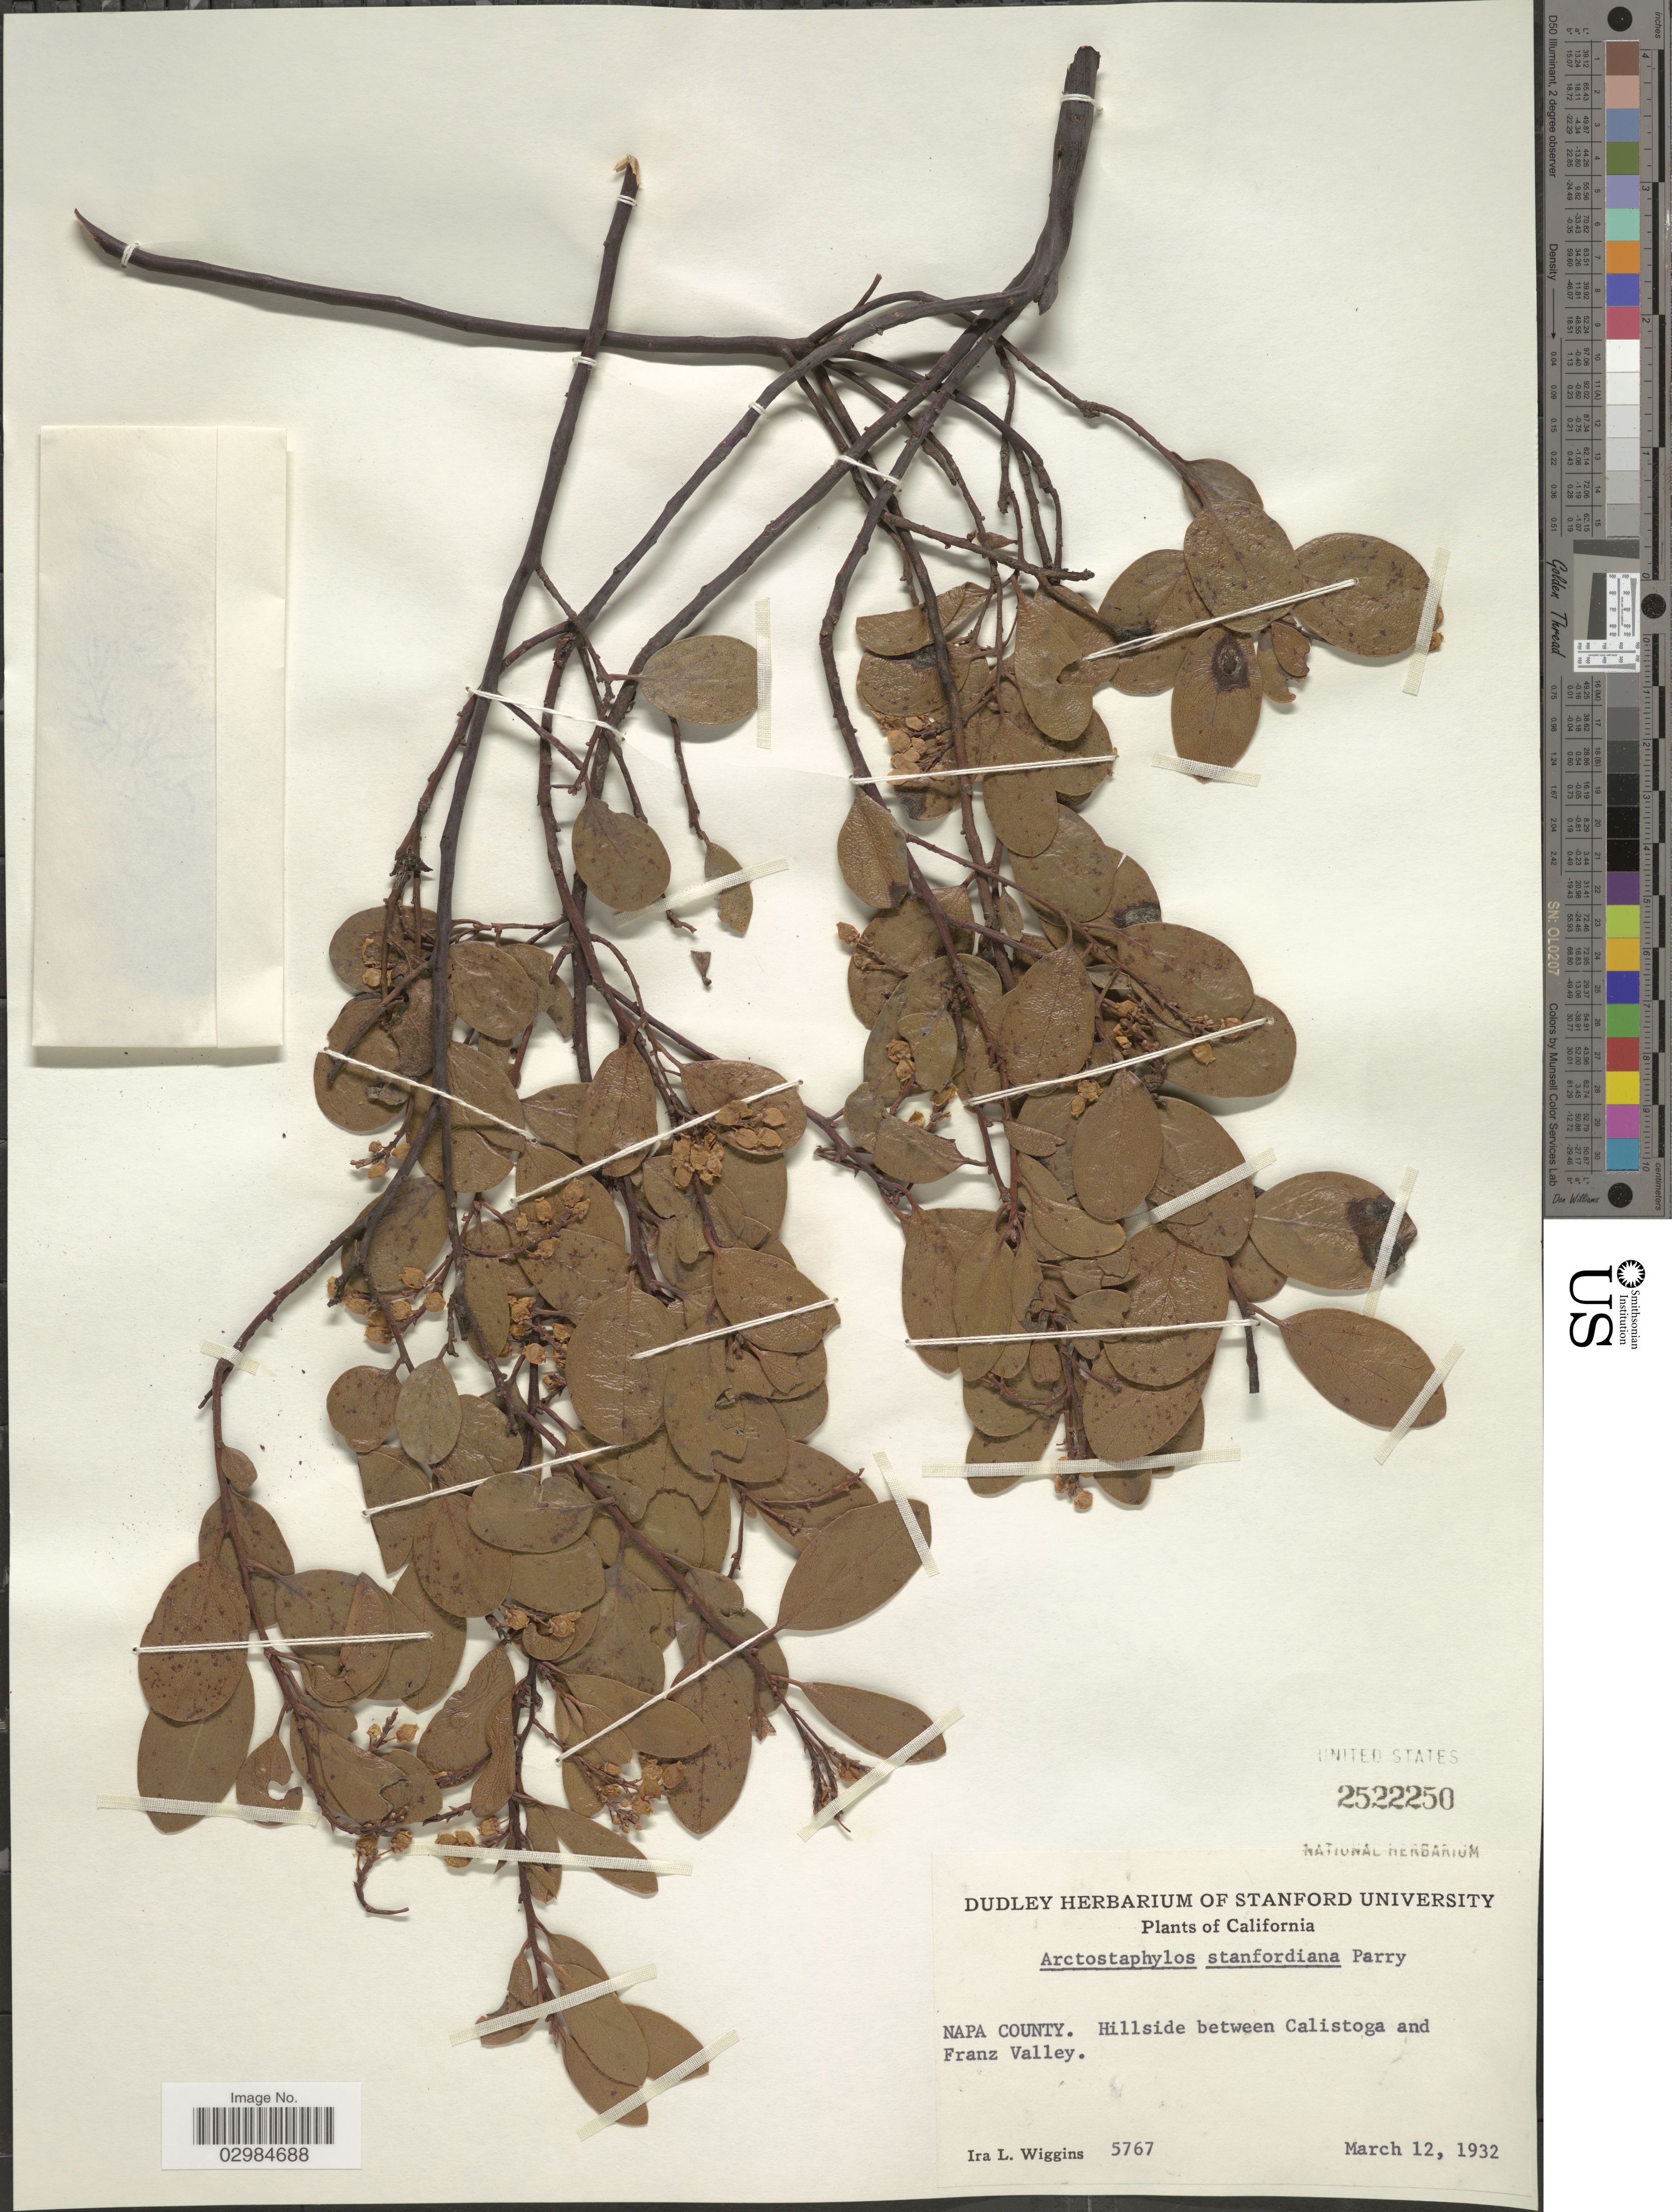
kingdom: Plantae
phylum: Tracheophyta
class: Magnoliopsida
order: Ericales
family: Ericaceae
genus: Arctostaphylos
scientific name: Arctostaphylos stanfordiana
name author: Parry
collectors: I. L. Wiggins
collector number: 5767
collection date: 1932-03-12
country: United States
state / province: California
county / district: Napa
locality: Napa County. Hillside between Calistoga and Franz Valley.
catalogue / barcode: US 2522250